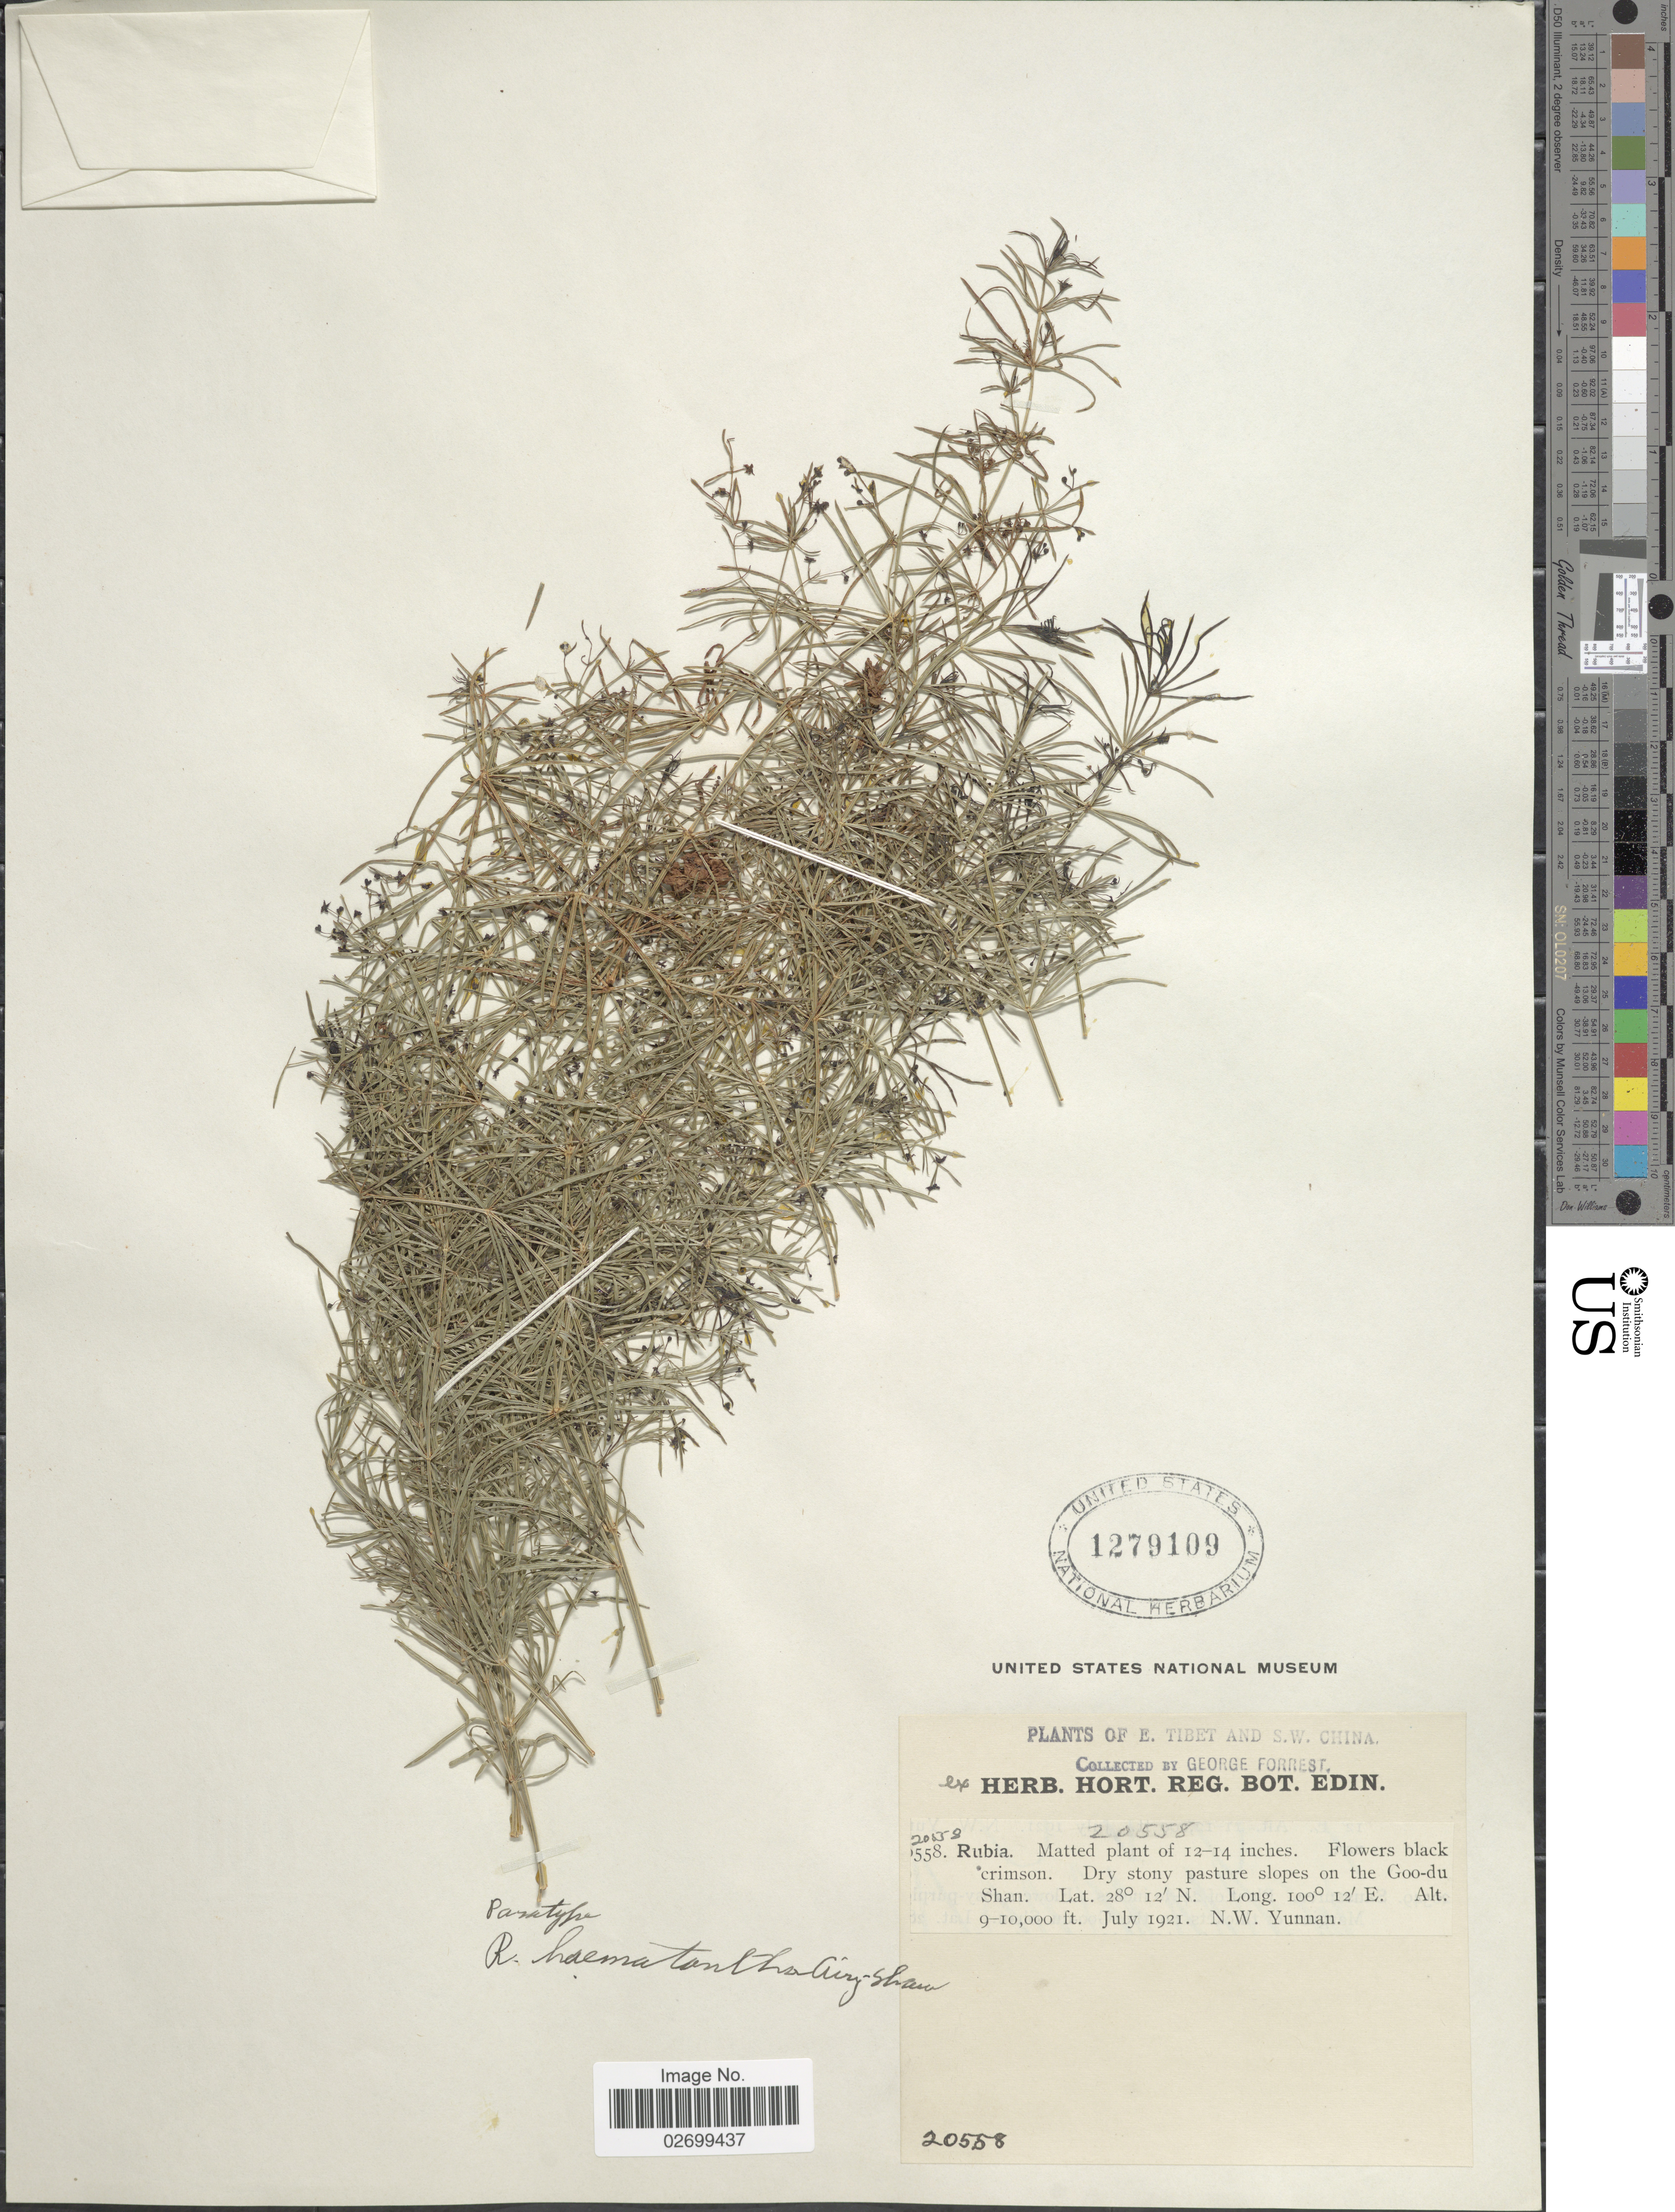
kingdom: Plantae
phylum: Tracheophyta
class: Magnoliopsida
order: Gentianales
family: Rubiaceae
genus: Rubia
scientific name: Rubia haematantha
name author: Airy Shaw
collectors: G. Forrest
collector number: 20558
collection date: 1921-07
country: China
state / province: Yunnan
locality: E.Tibet and S.W. China, dry stony pasture slopes on the Goo-du Shan, N.W. Yunnan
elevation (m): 2743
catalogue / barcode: US 1279109